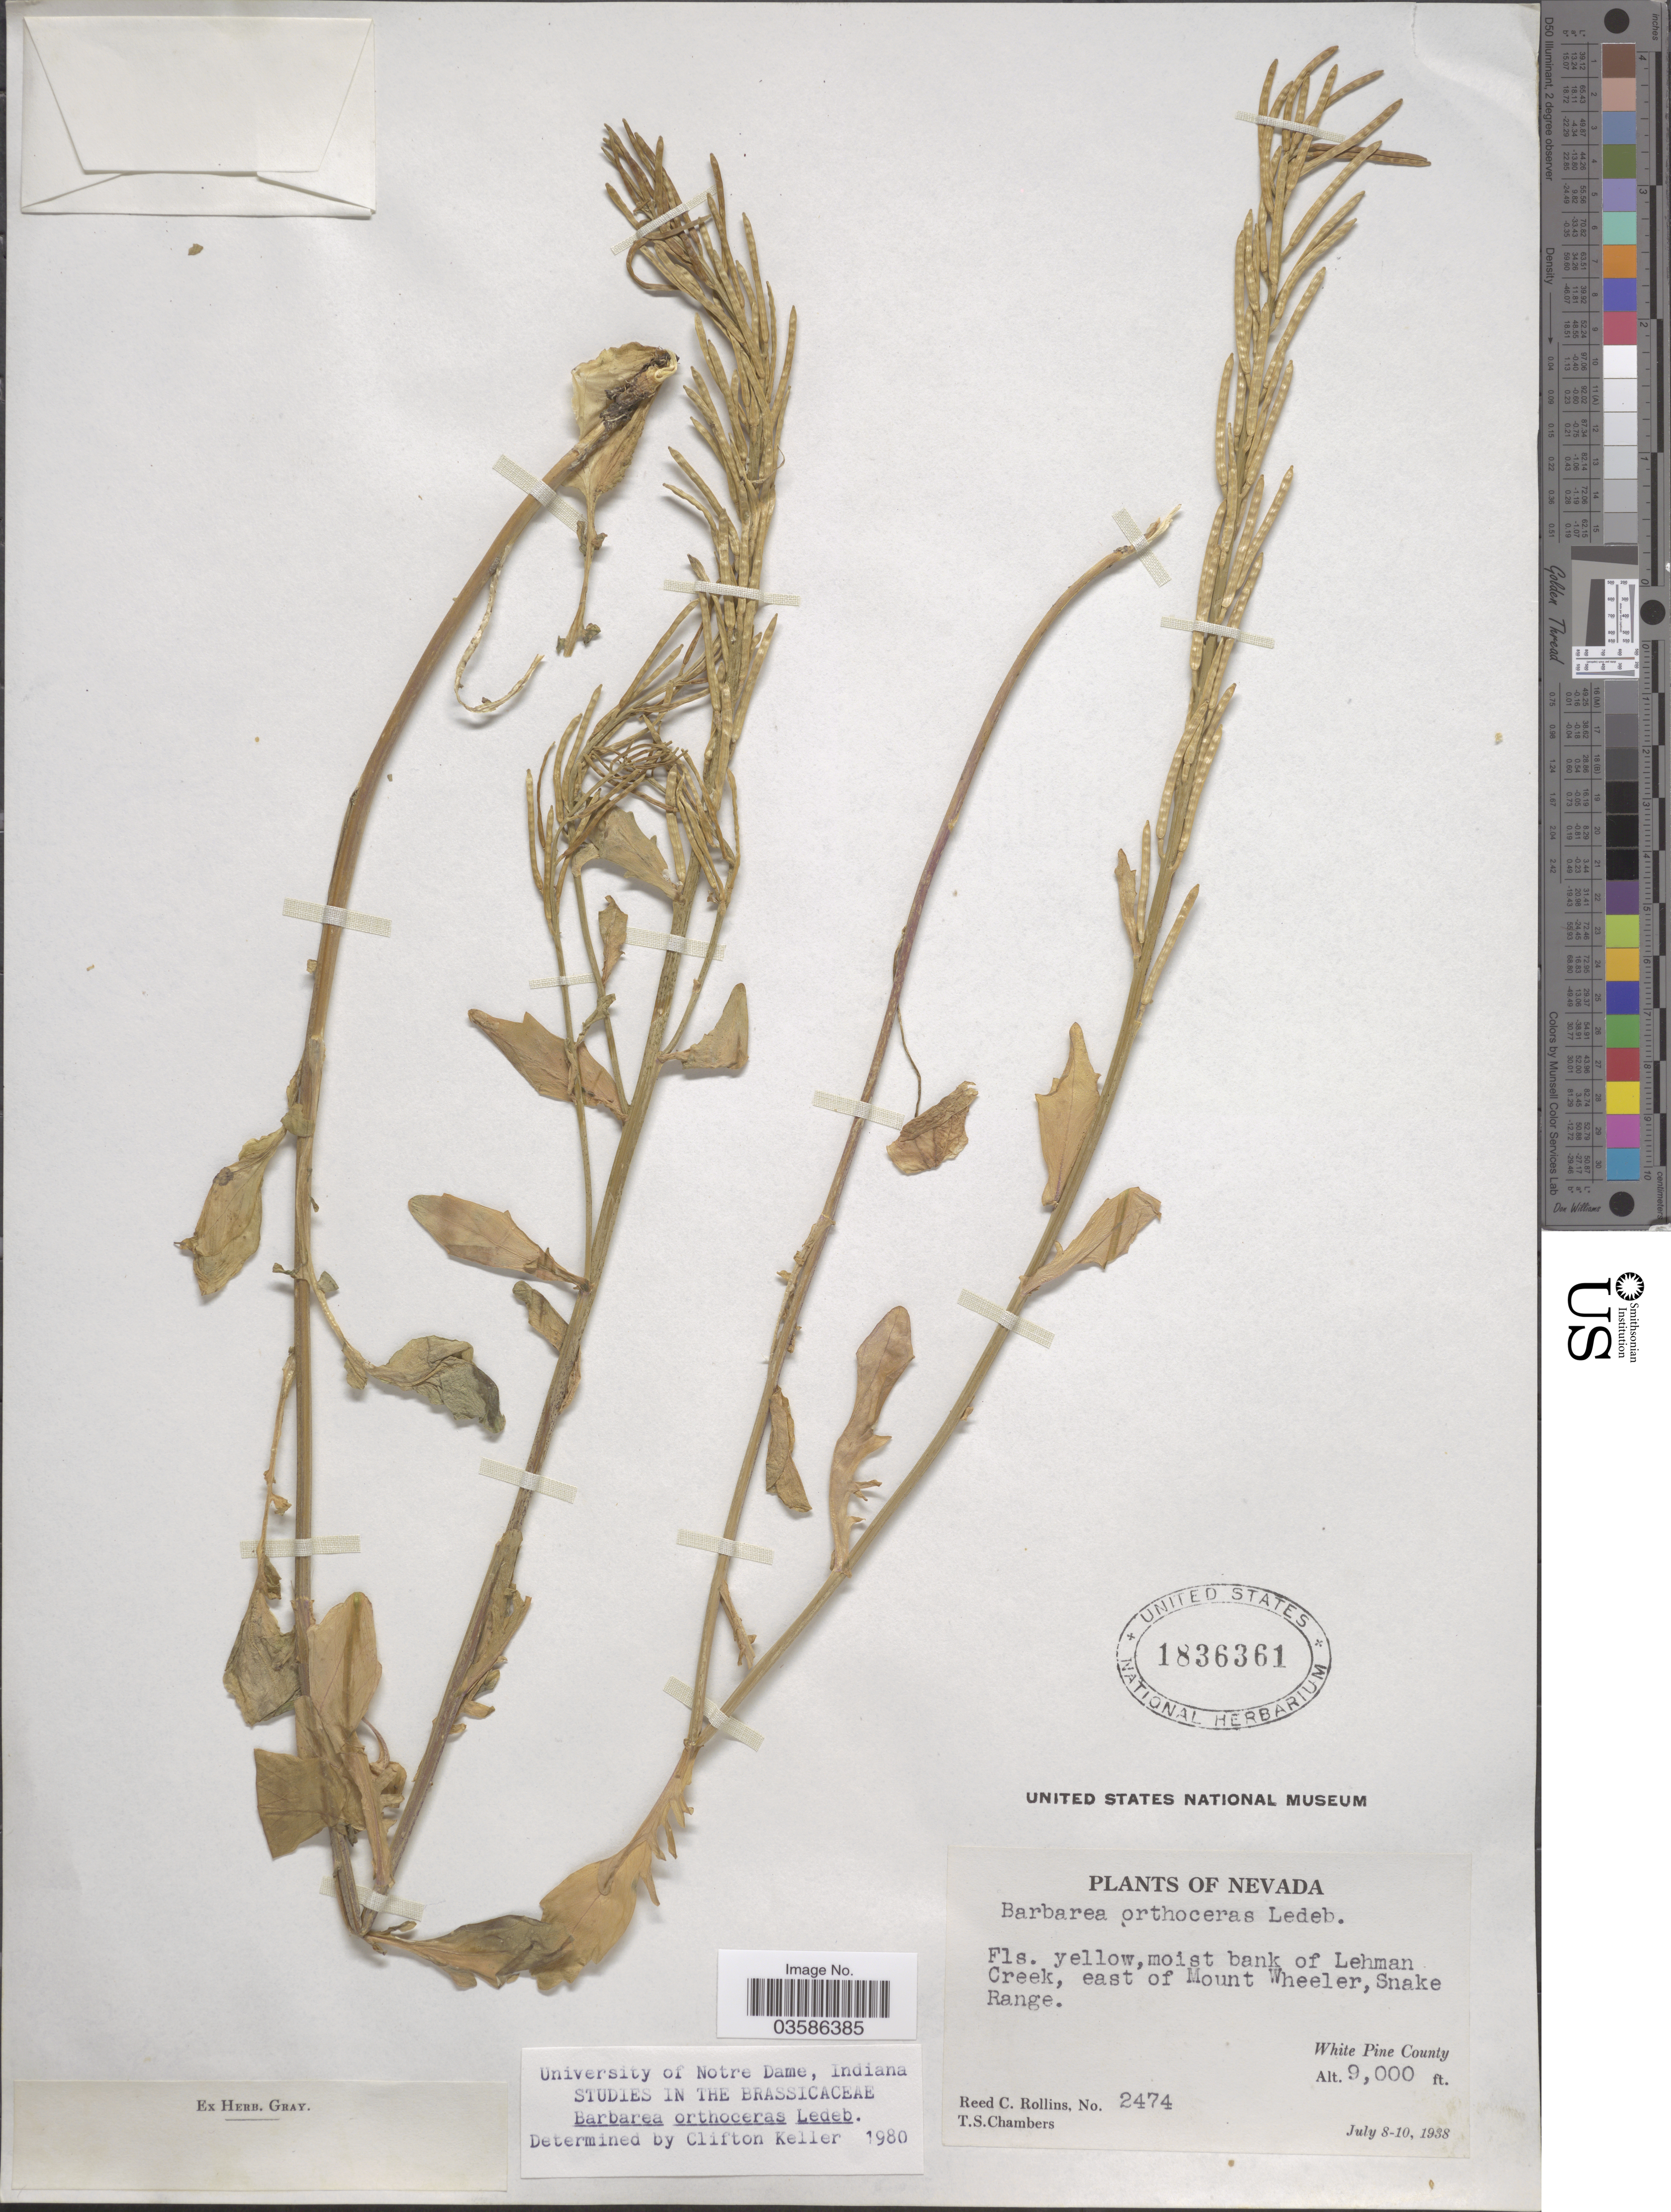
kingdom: Plantae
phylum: Tracheophyta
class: Magnoliopsida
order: Brassicales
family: Brassicaceae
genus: Barbarea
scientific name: Barbarea orthoceras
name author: Ledeb.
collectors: R. C. Rollins & T. Chambers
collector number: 2474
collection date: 1938-07-08/1938-07-10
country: United States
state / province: Nevada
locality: Moist bank of Lehman Creek, east of Mount Wheeler, Snake Range. White Pine County.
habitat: moist bank of creek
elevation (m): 2743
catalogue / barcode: US 1836361